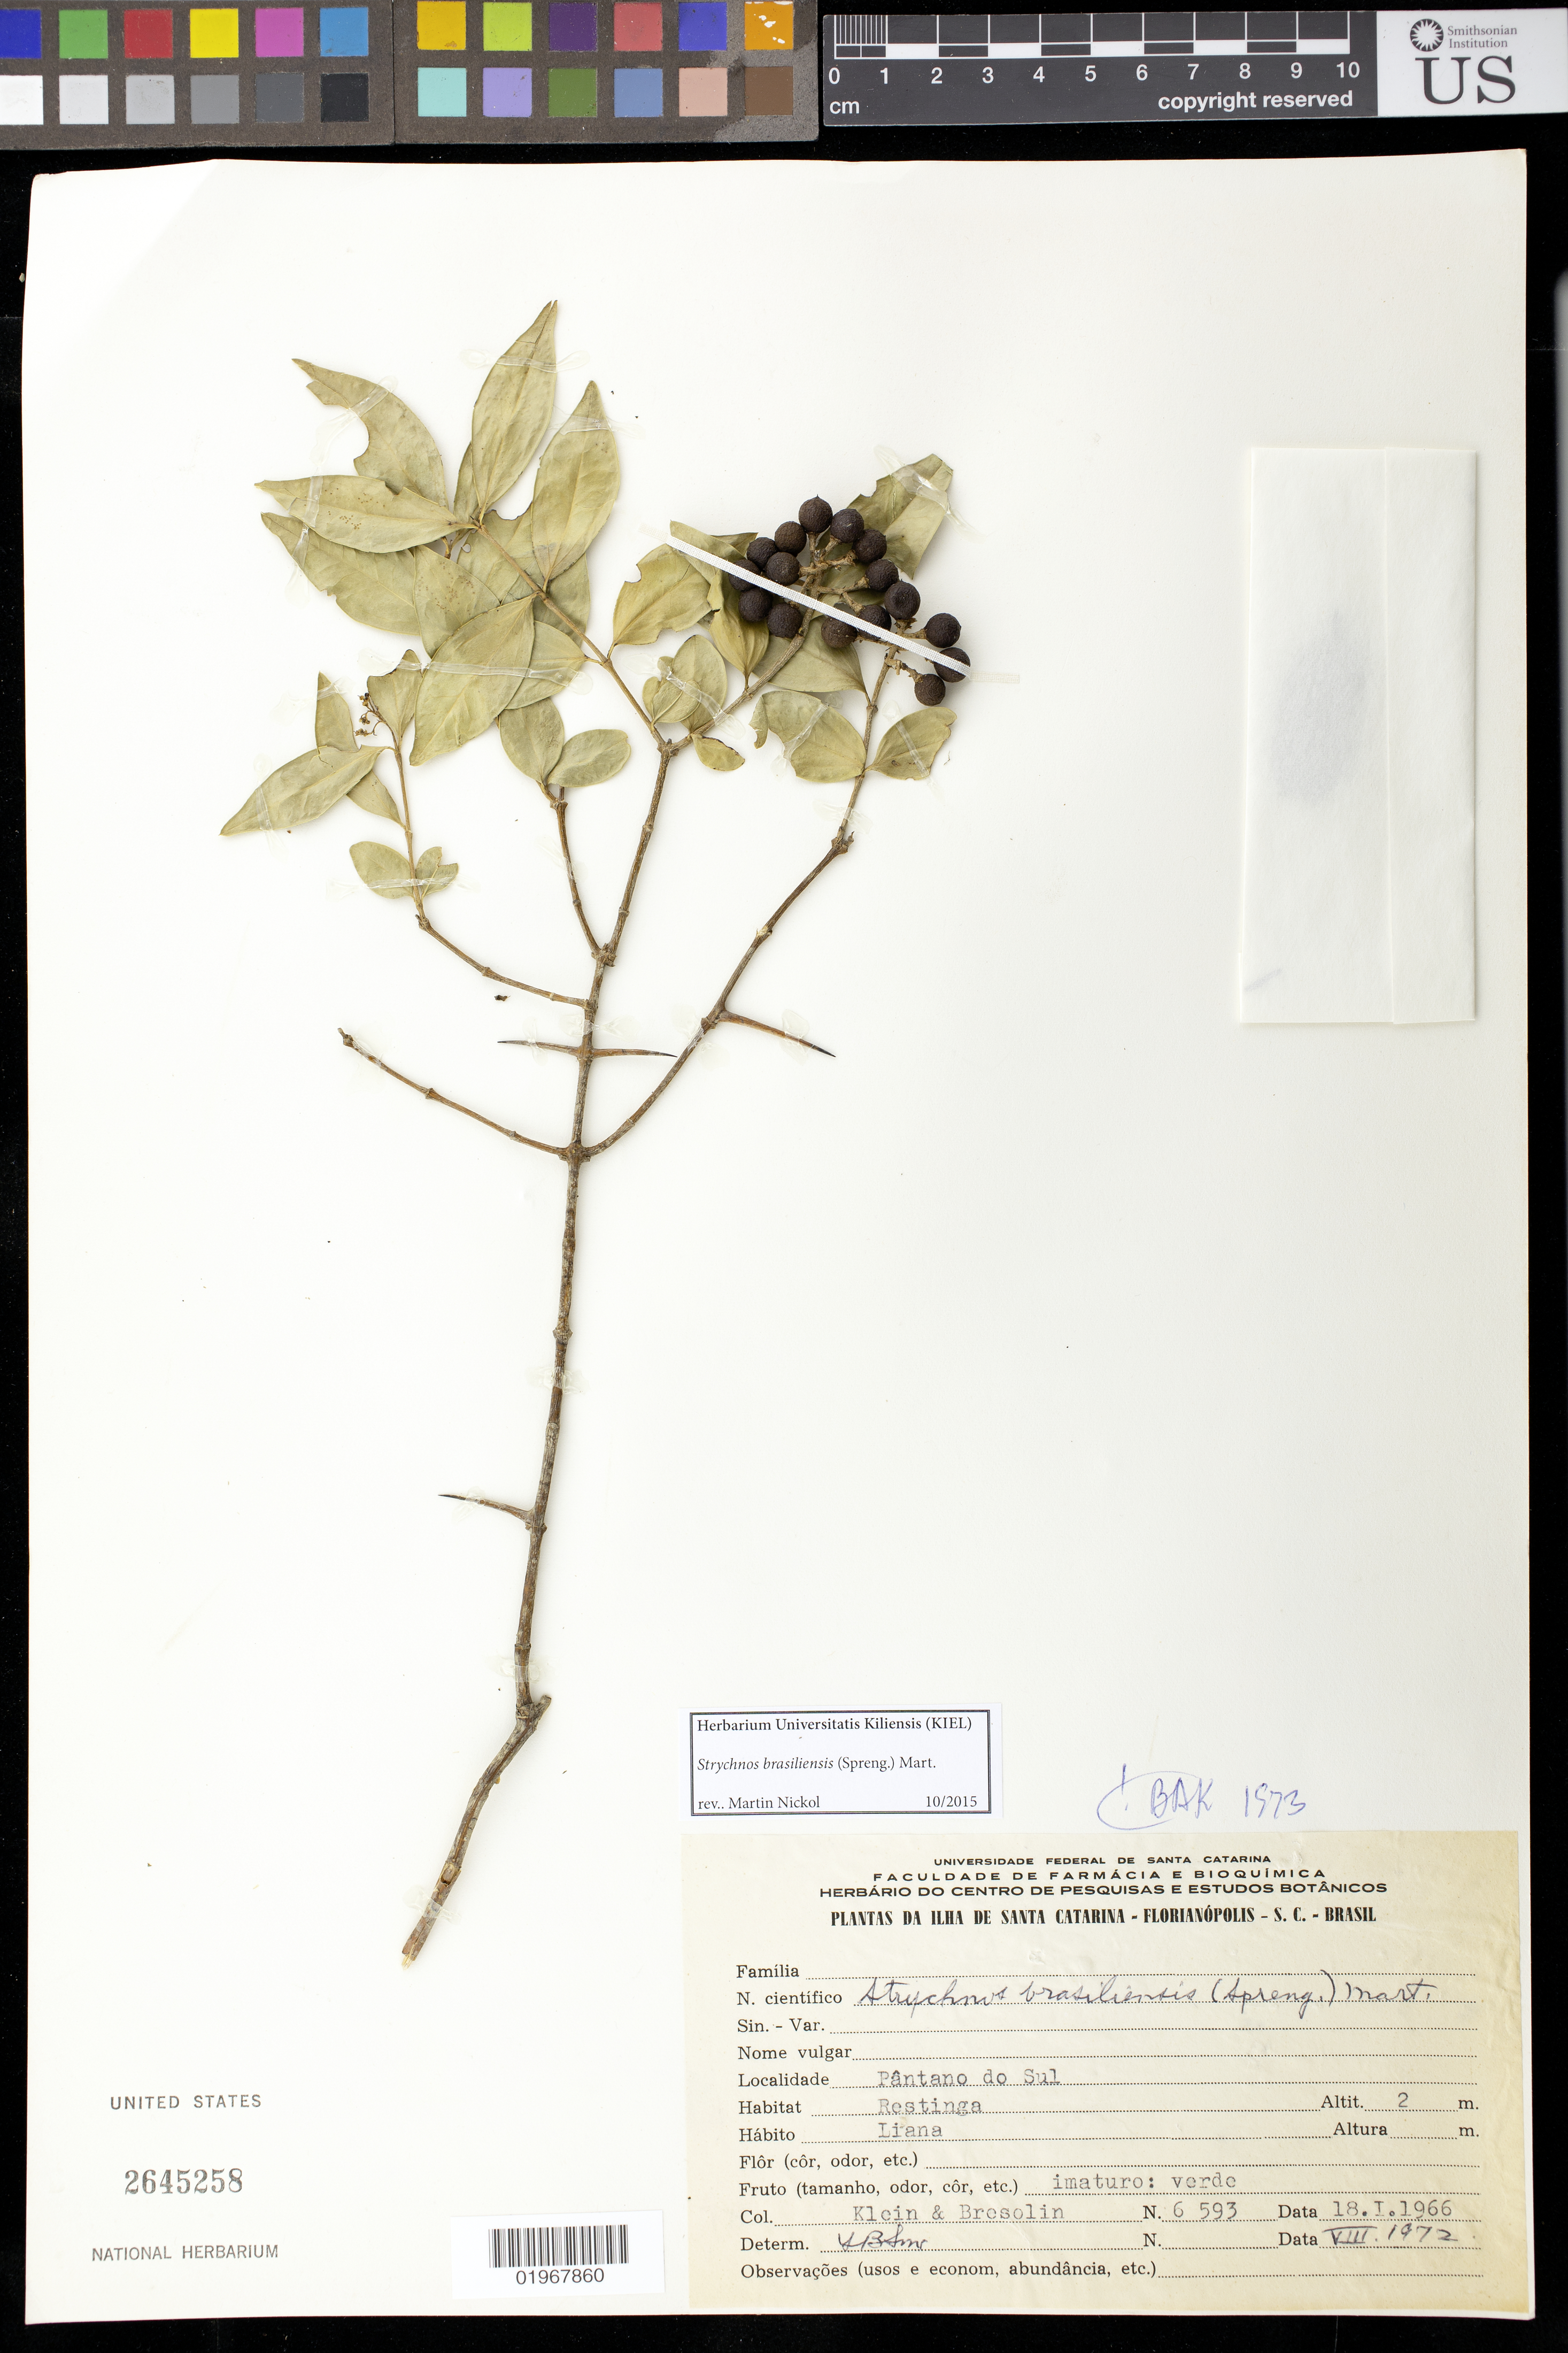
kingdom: Plantae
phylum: Tracheophyta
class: Magnoliopsida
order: Gentianales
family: Loganiaceae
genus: Strychnos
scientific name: Strychnos brasiliensis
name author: (Spreng.) Mart.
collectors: R. M. Klein & -- Bresolin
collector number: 6593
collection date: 1966-01-18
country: Brazil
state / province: Santa Catarina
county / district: Florianopolis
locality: Pantano do Sul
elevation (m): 2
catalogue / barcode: US 2645258